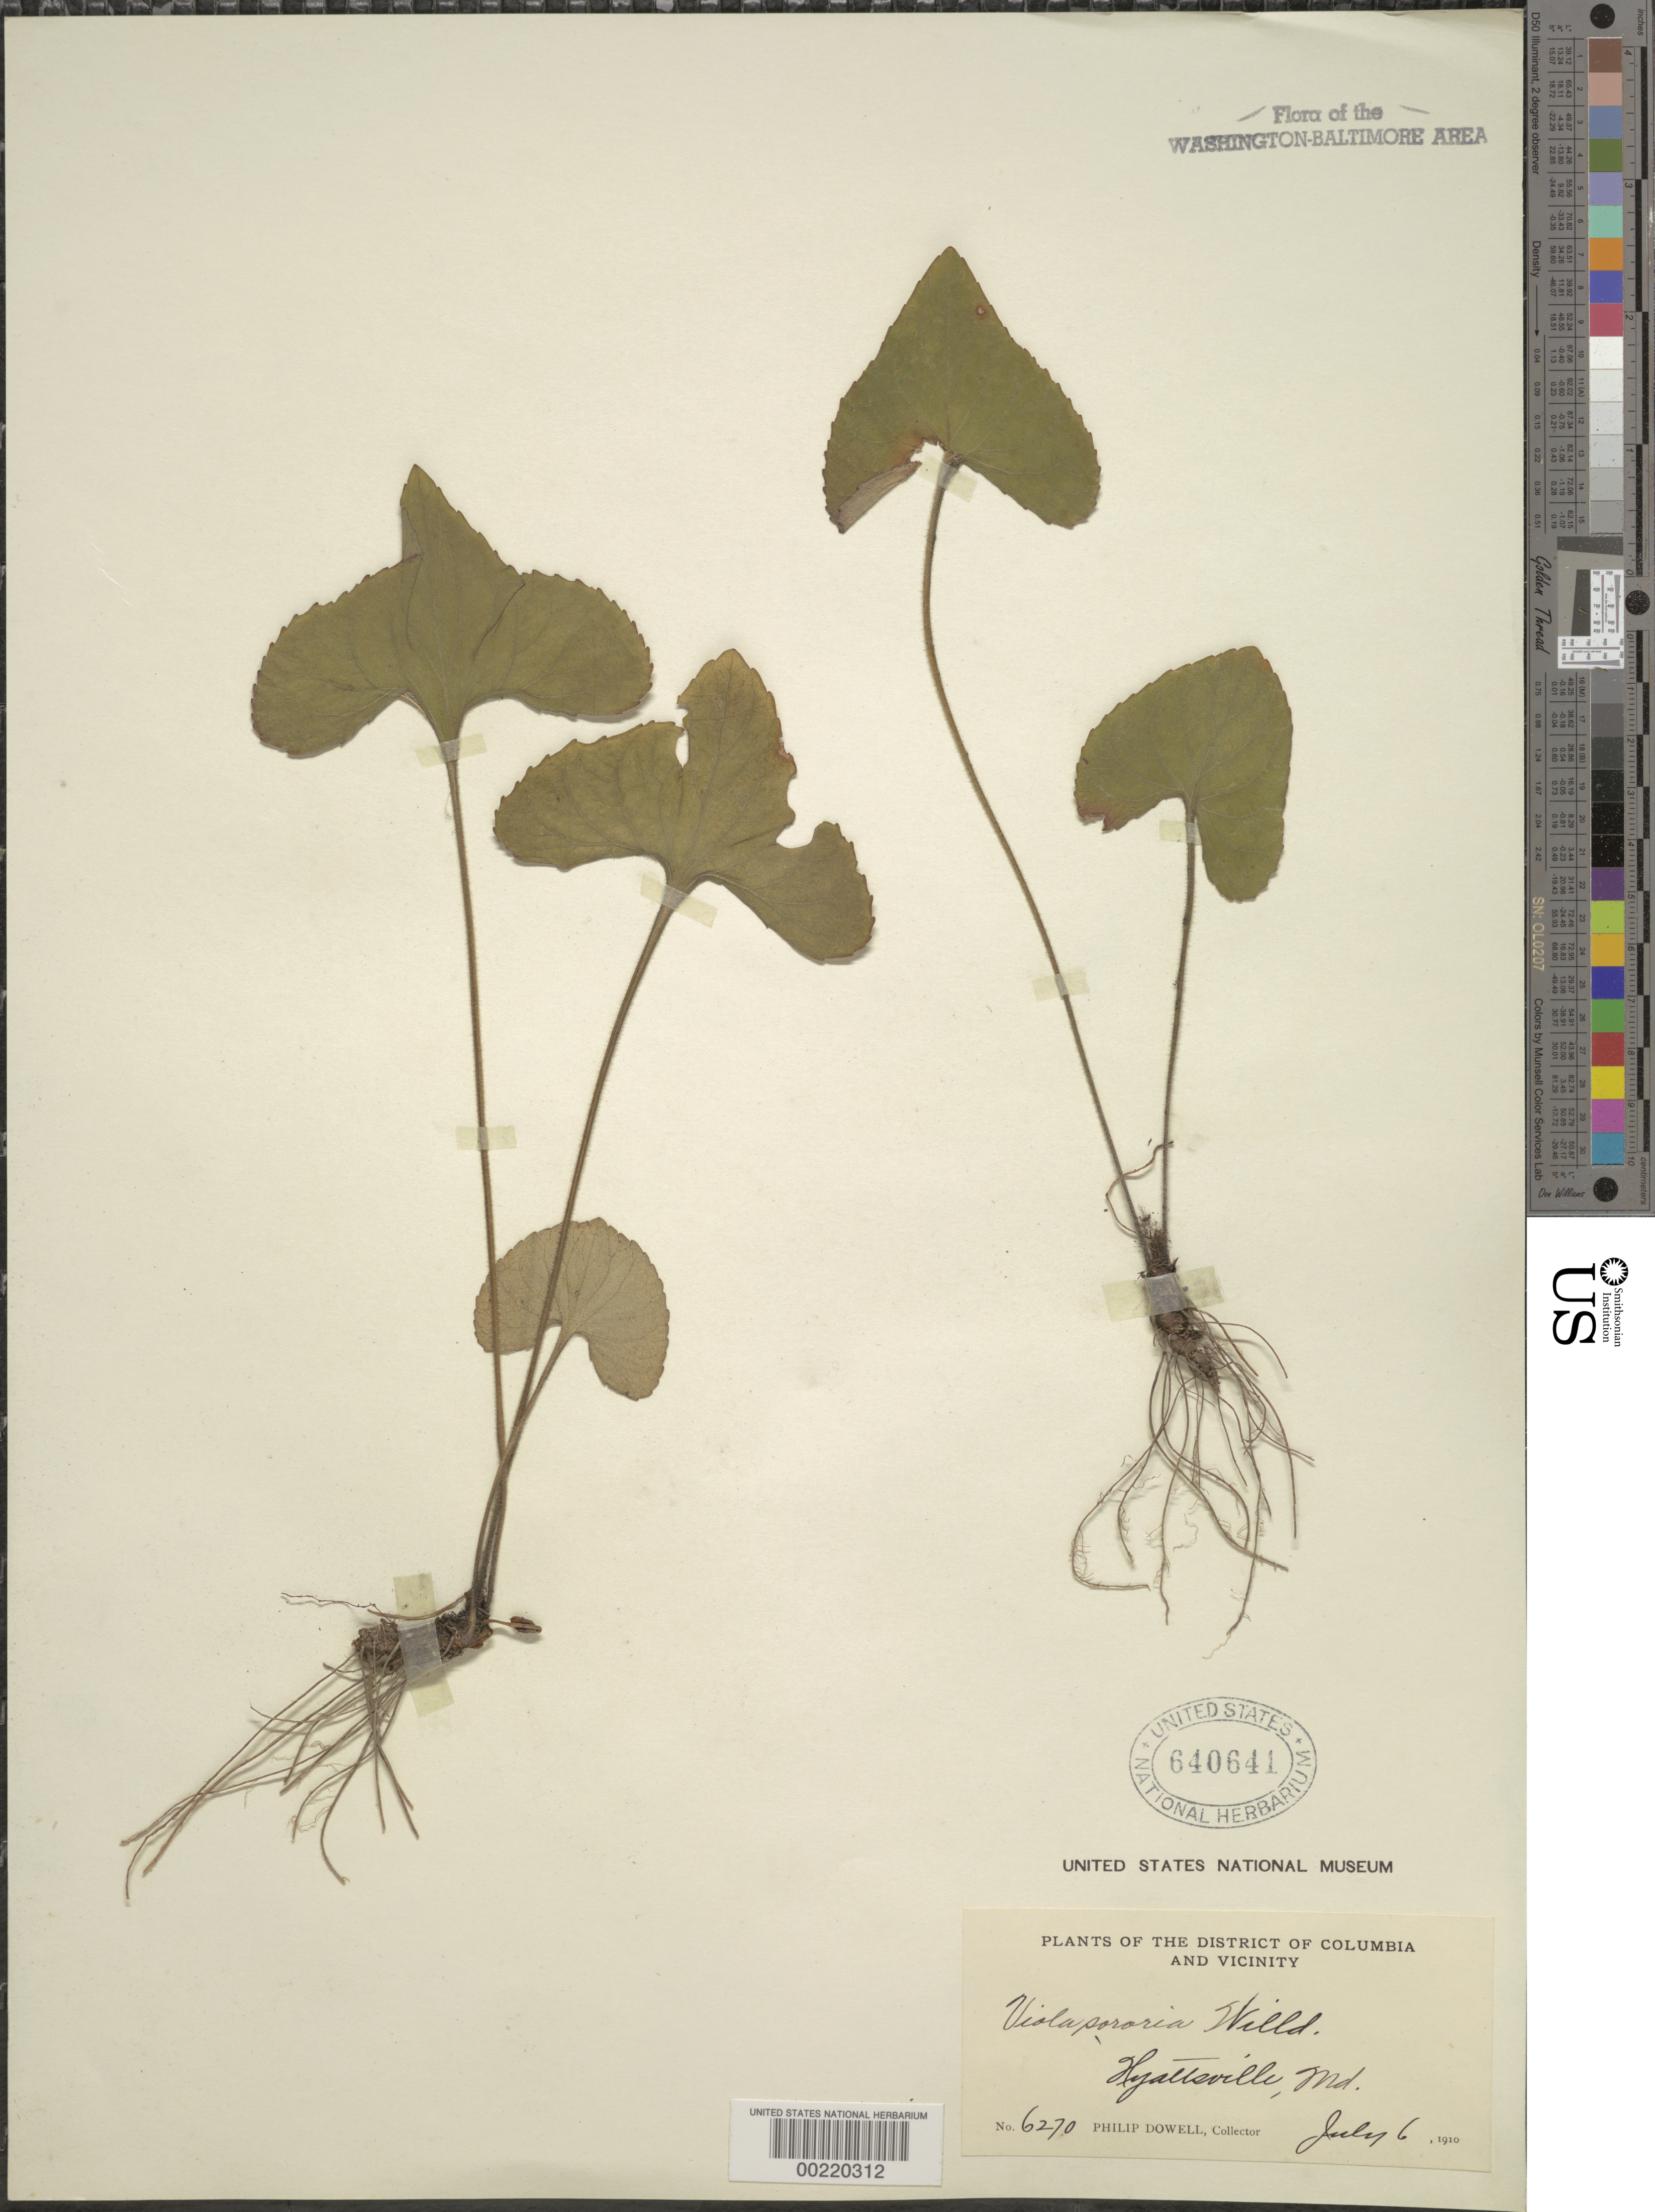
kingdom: Plantae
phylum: Tracheophyta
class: Magnoliopsida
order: Malpighiales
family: Violaceae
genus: Viola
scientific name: Viola sororia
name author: Willd.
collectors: P. Dowell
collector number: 6270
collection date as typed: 06 Jul 1910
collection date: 1910-07-06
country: United States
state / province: Maryland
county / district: Prince George's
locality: Hyattsville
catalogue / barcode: US 640641